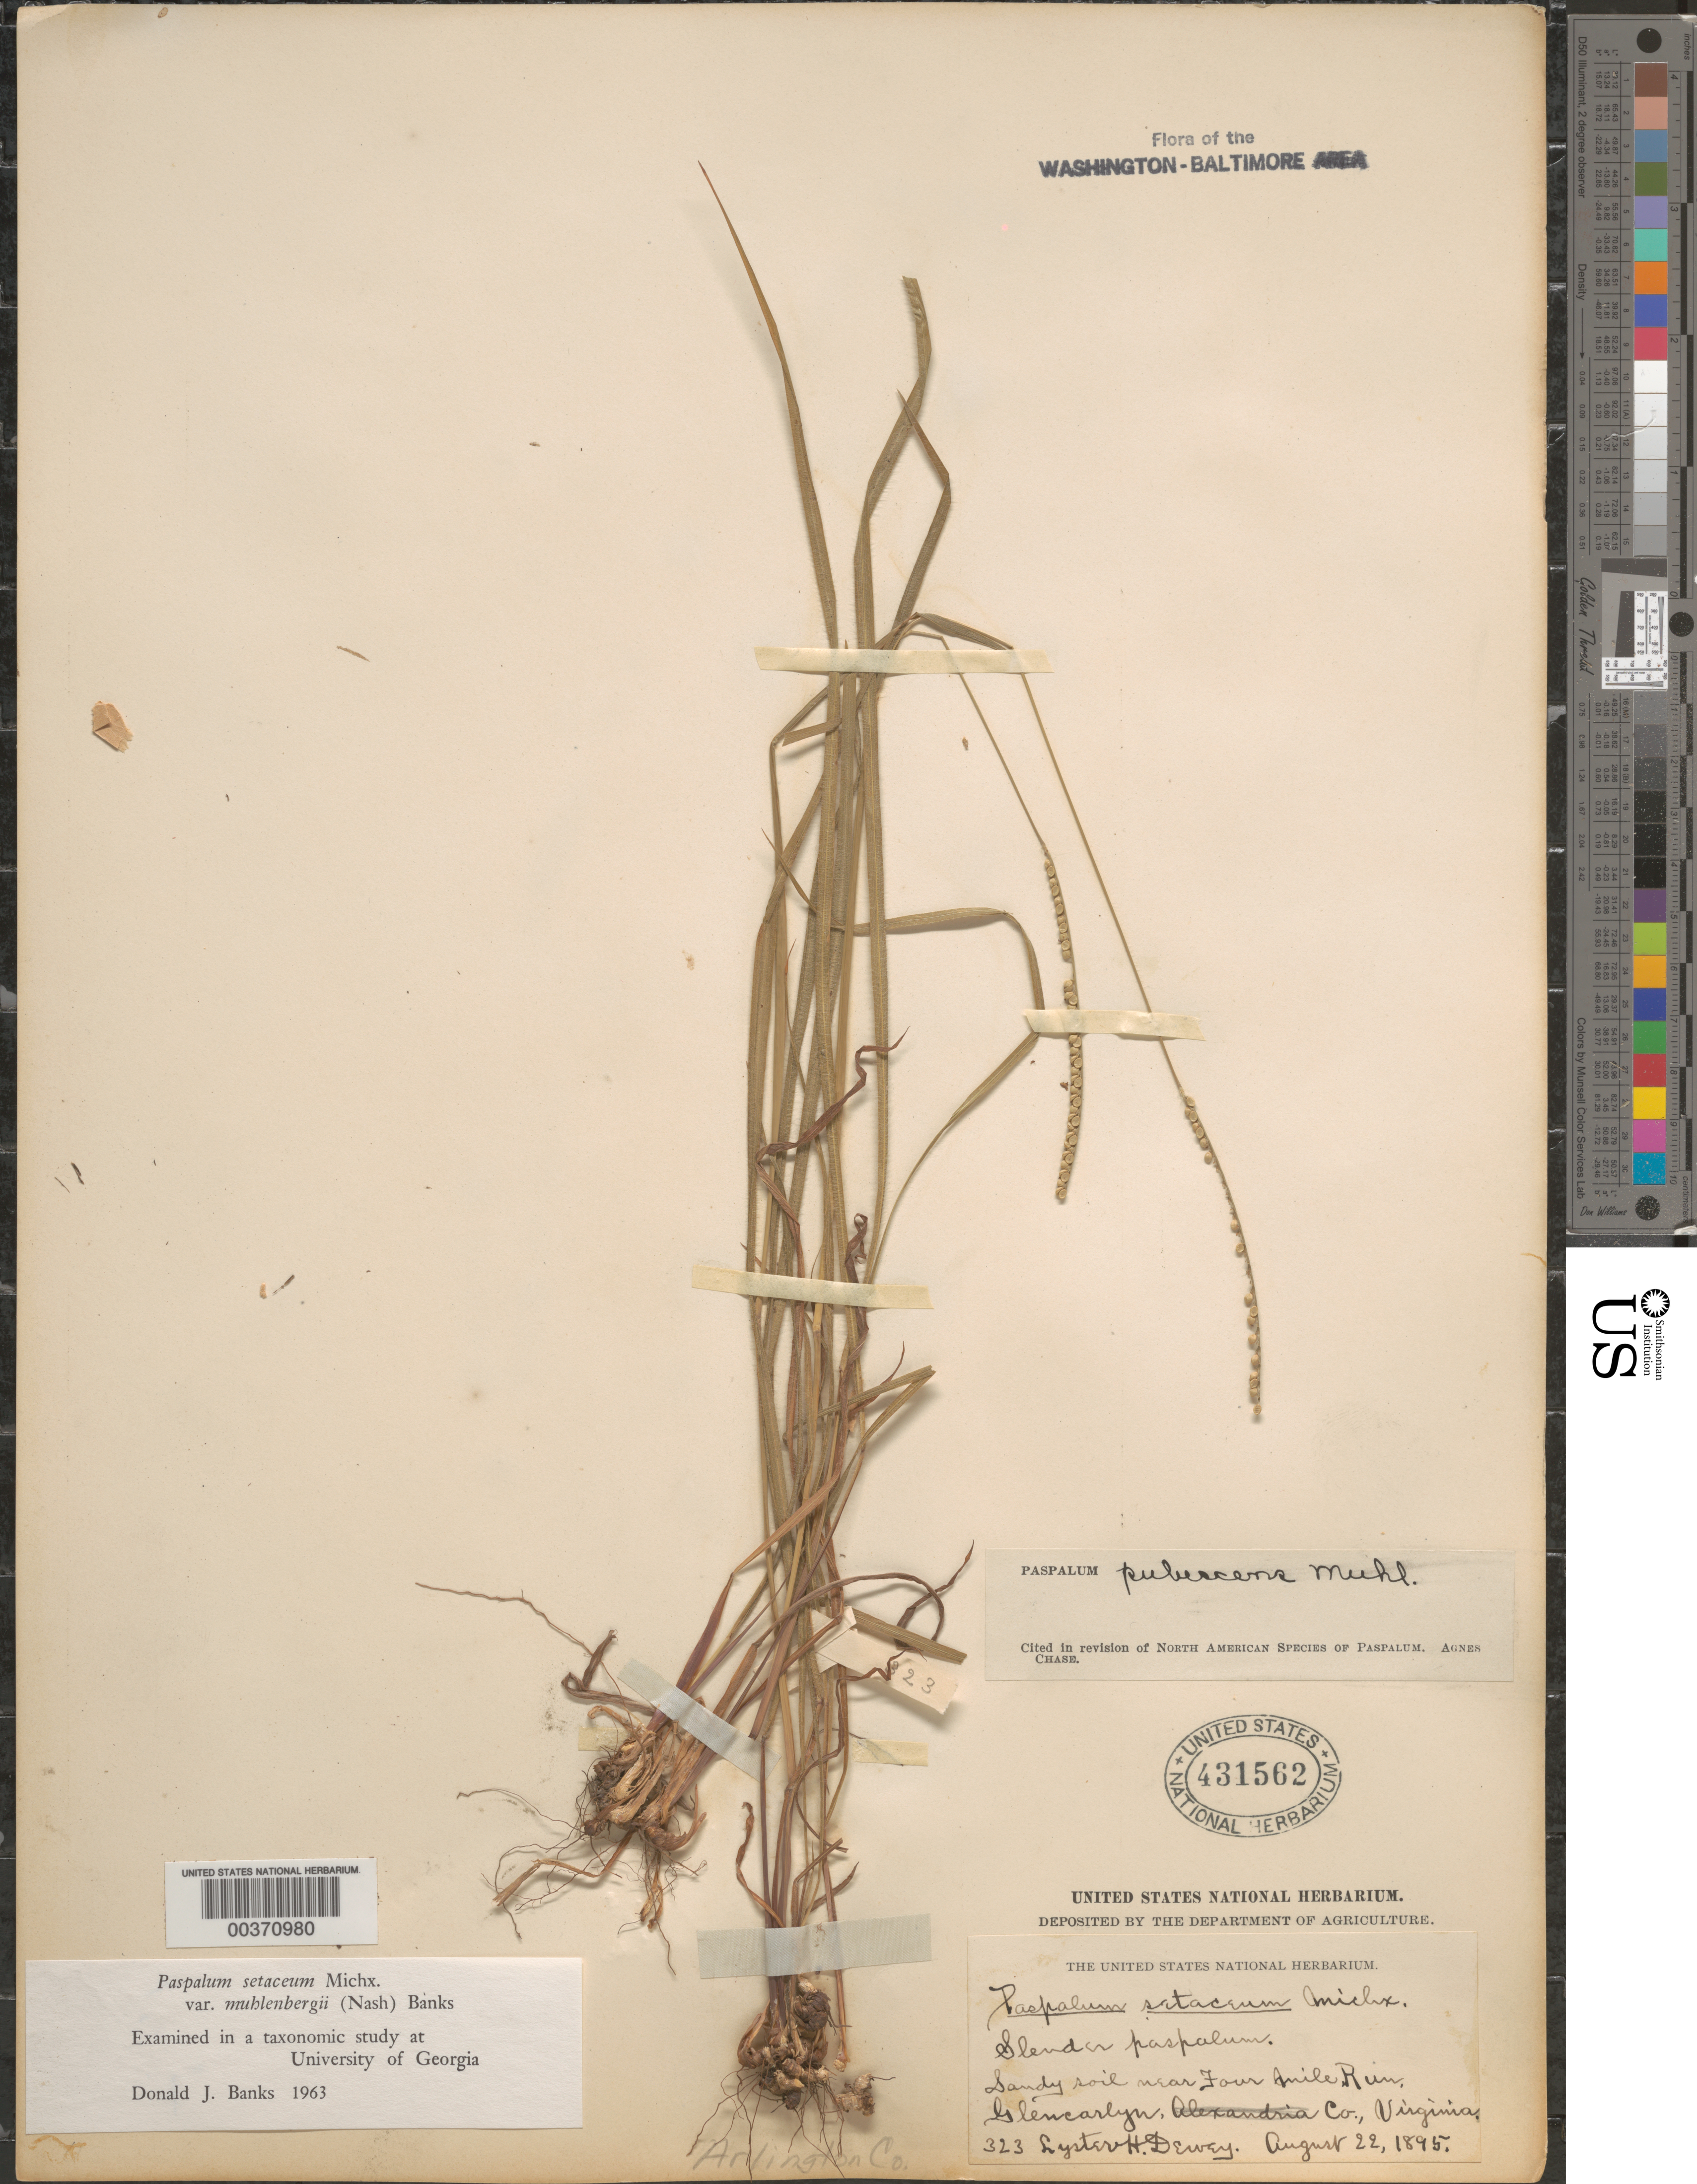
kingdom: Plantae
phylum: Tracheophyta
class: Liliopsida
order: Poales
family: Poaceae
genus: Paspalum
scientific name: Paspalum setaceum var. muhlenbergii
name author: (Nash) D.J. Banks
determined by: Banks, D. J.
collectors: L. H. Dewey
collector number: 323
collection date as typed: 22 Aug 1895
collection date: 1895-08-22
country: United States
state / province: Virginia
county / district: Arlington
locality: Glencarlyn, near Four Mile Run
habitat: Sandy soil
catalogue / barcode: US 431562